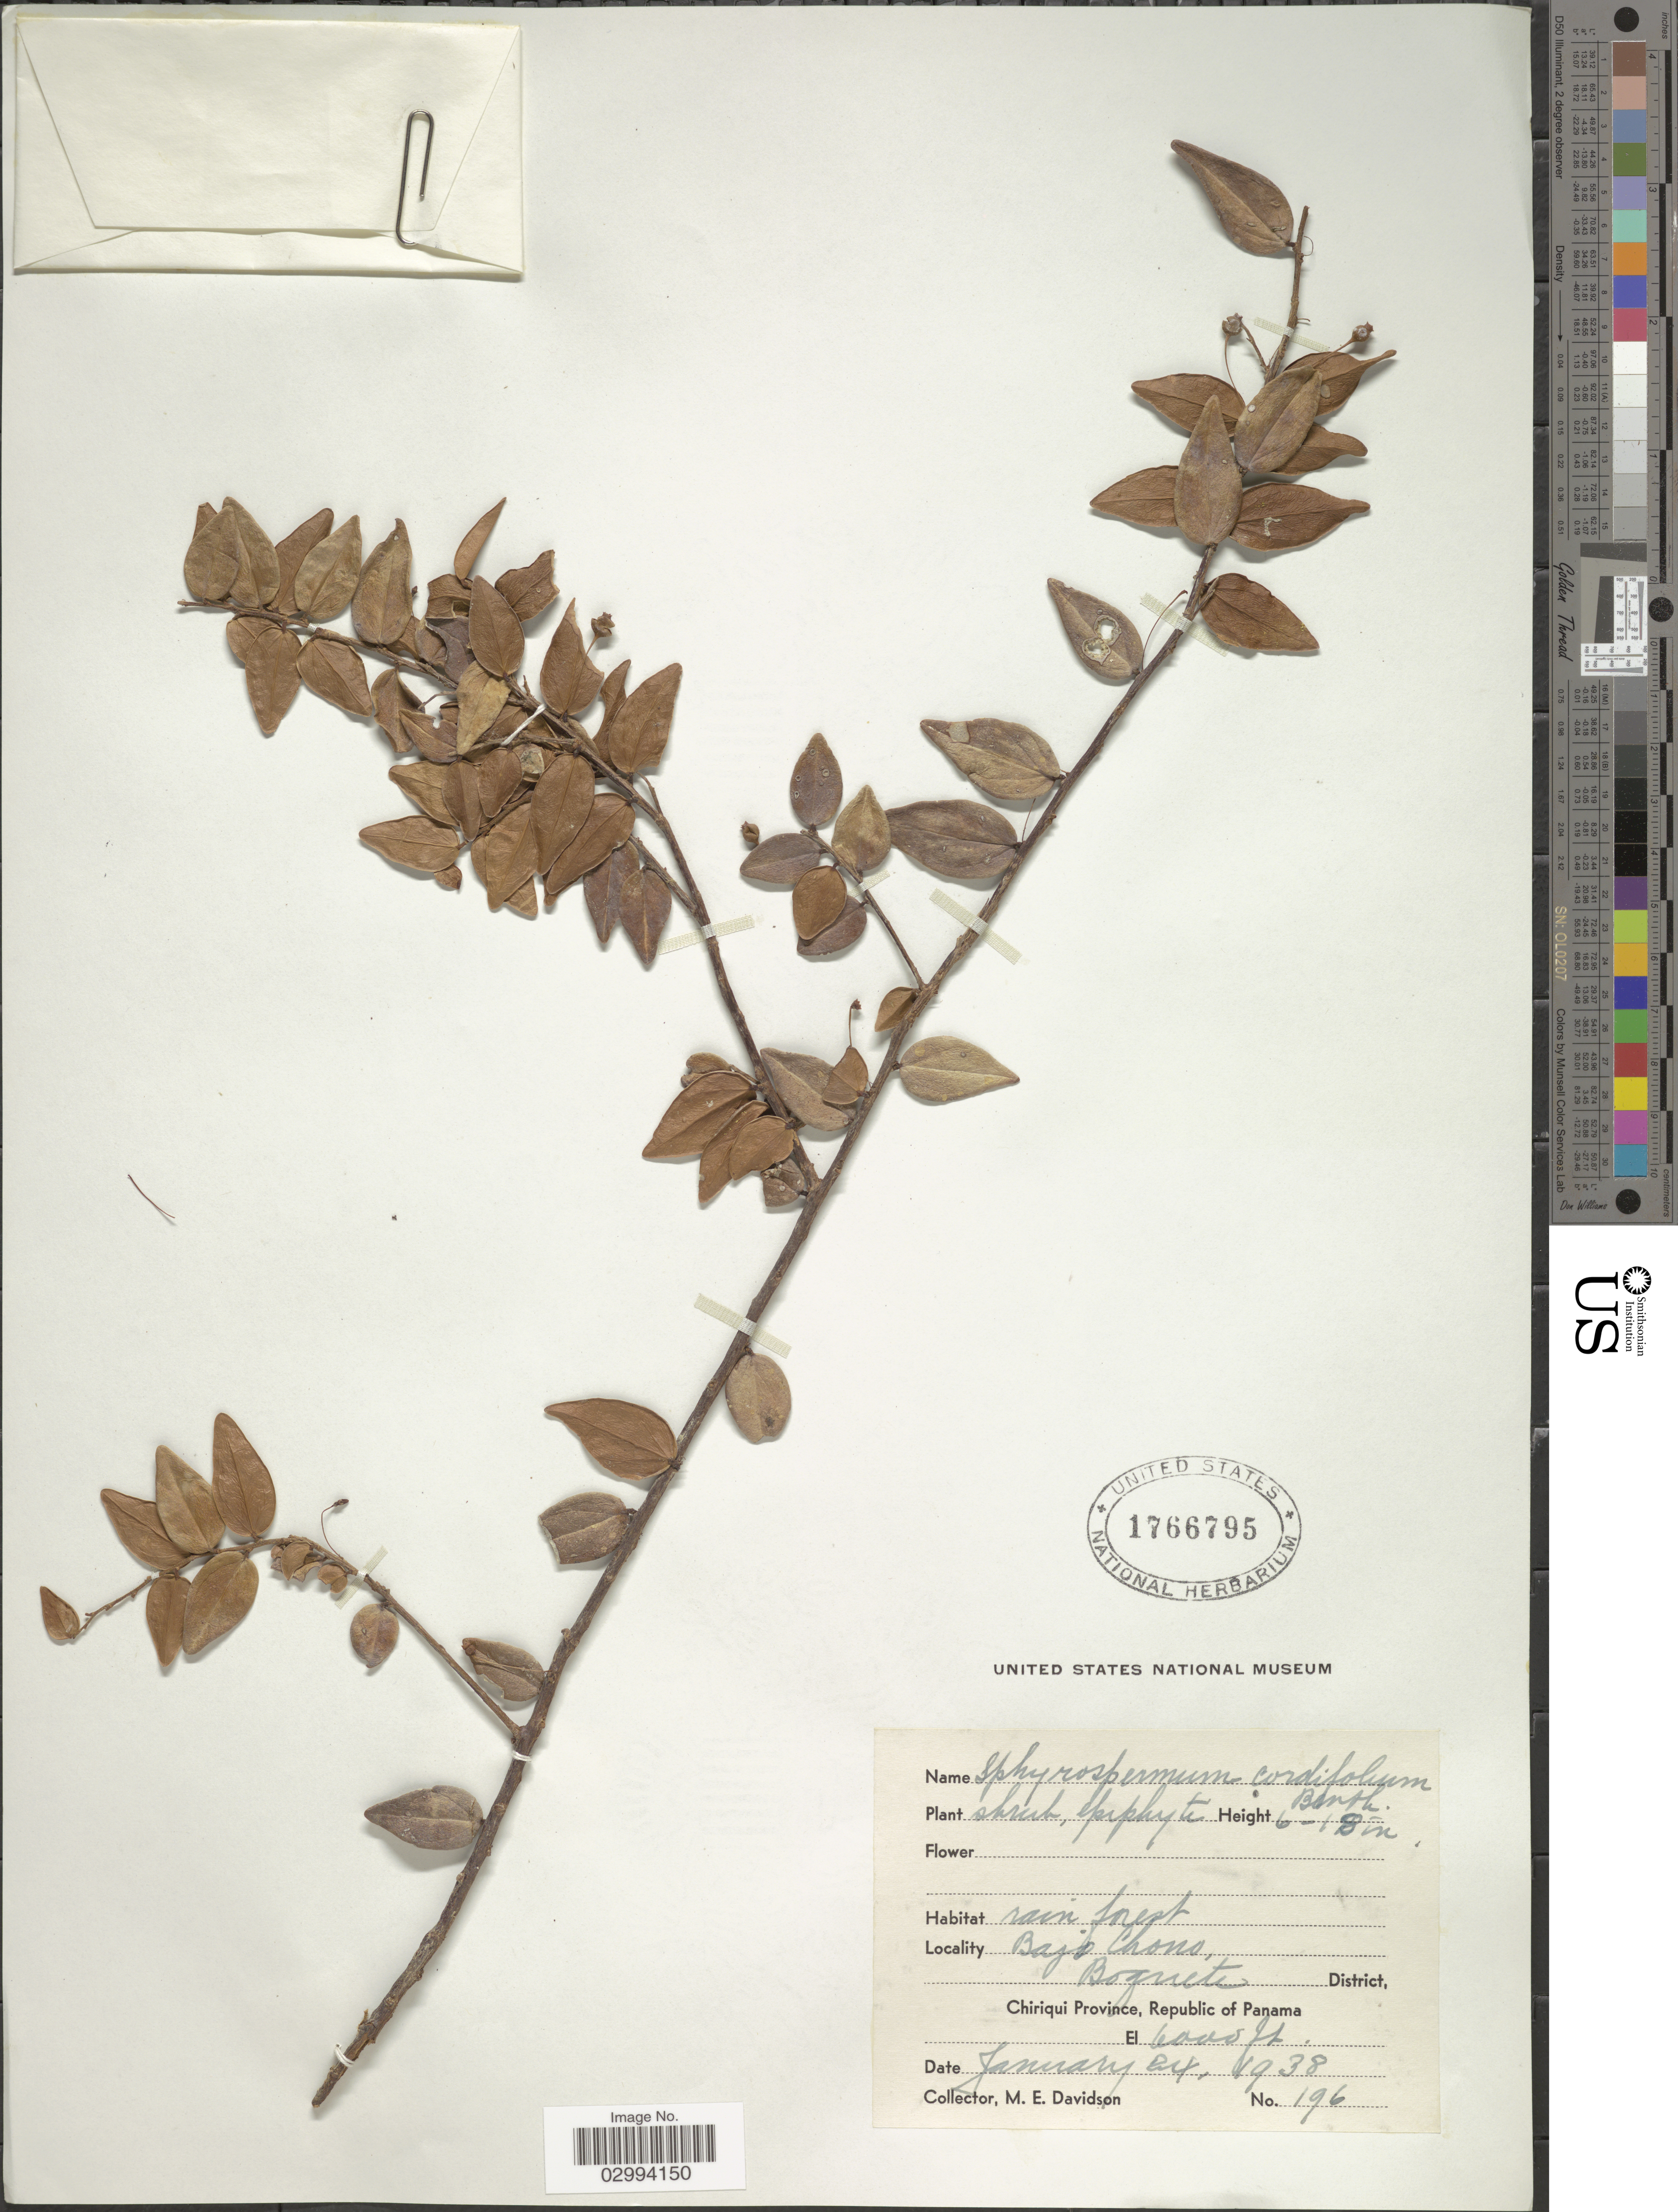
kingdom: Plantae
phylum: Tracheophyta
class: Magnoliopsida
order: Ericales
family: Ericaceae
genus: Sphyrospermum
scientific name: Sphyrospermum cordifolium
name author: Benth.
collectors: M. E. Davidson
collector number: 196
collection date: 1938-01-24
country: Panama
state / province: Chiriqui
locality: Bajo Chono, Boquete District. Republic of Panama.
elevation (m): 1829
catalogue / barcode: US 1766795